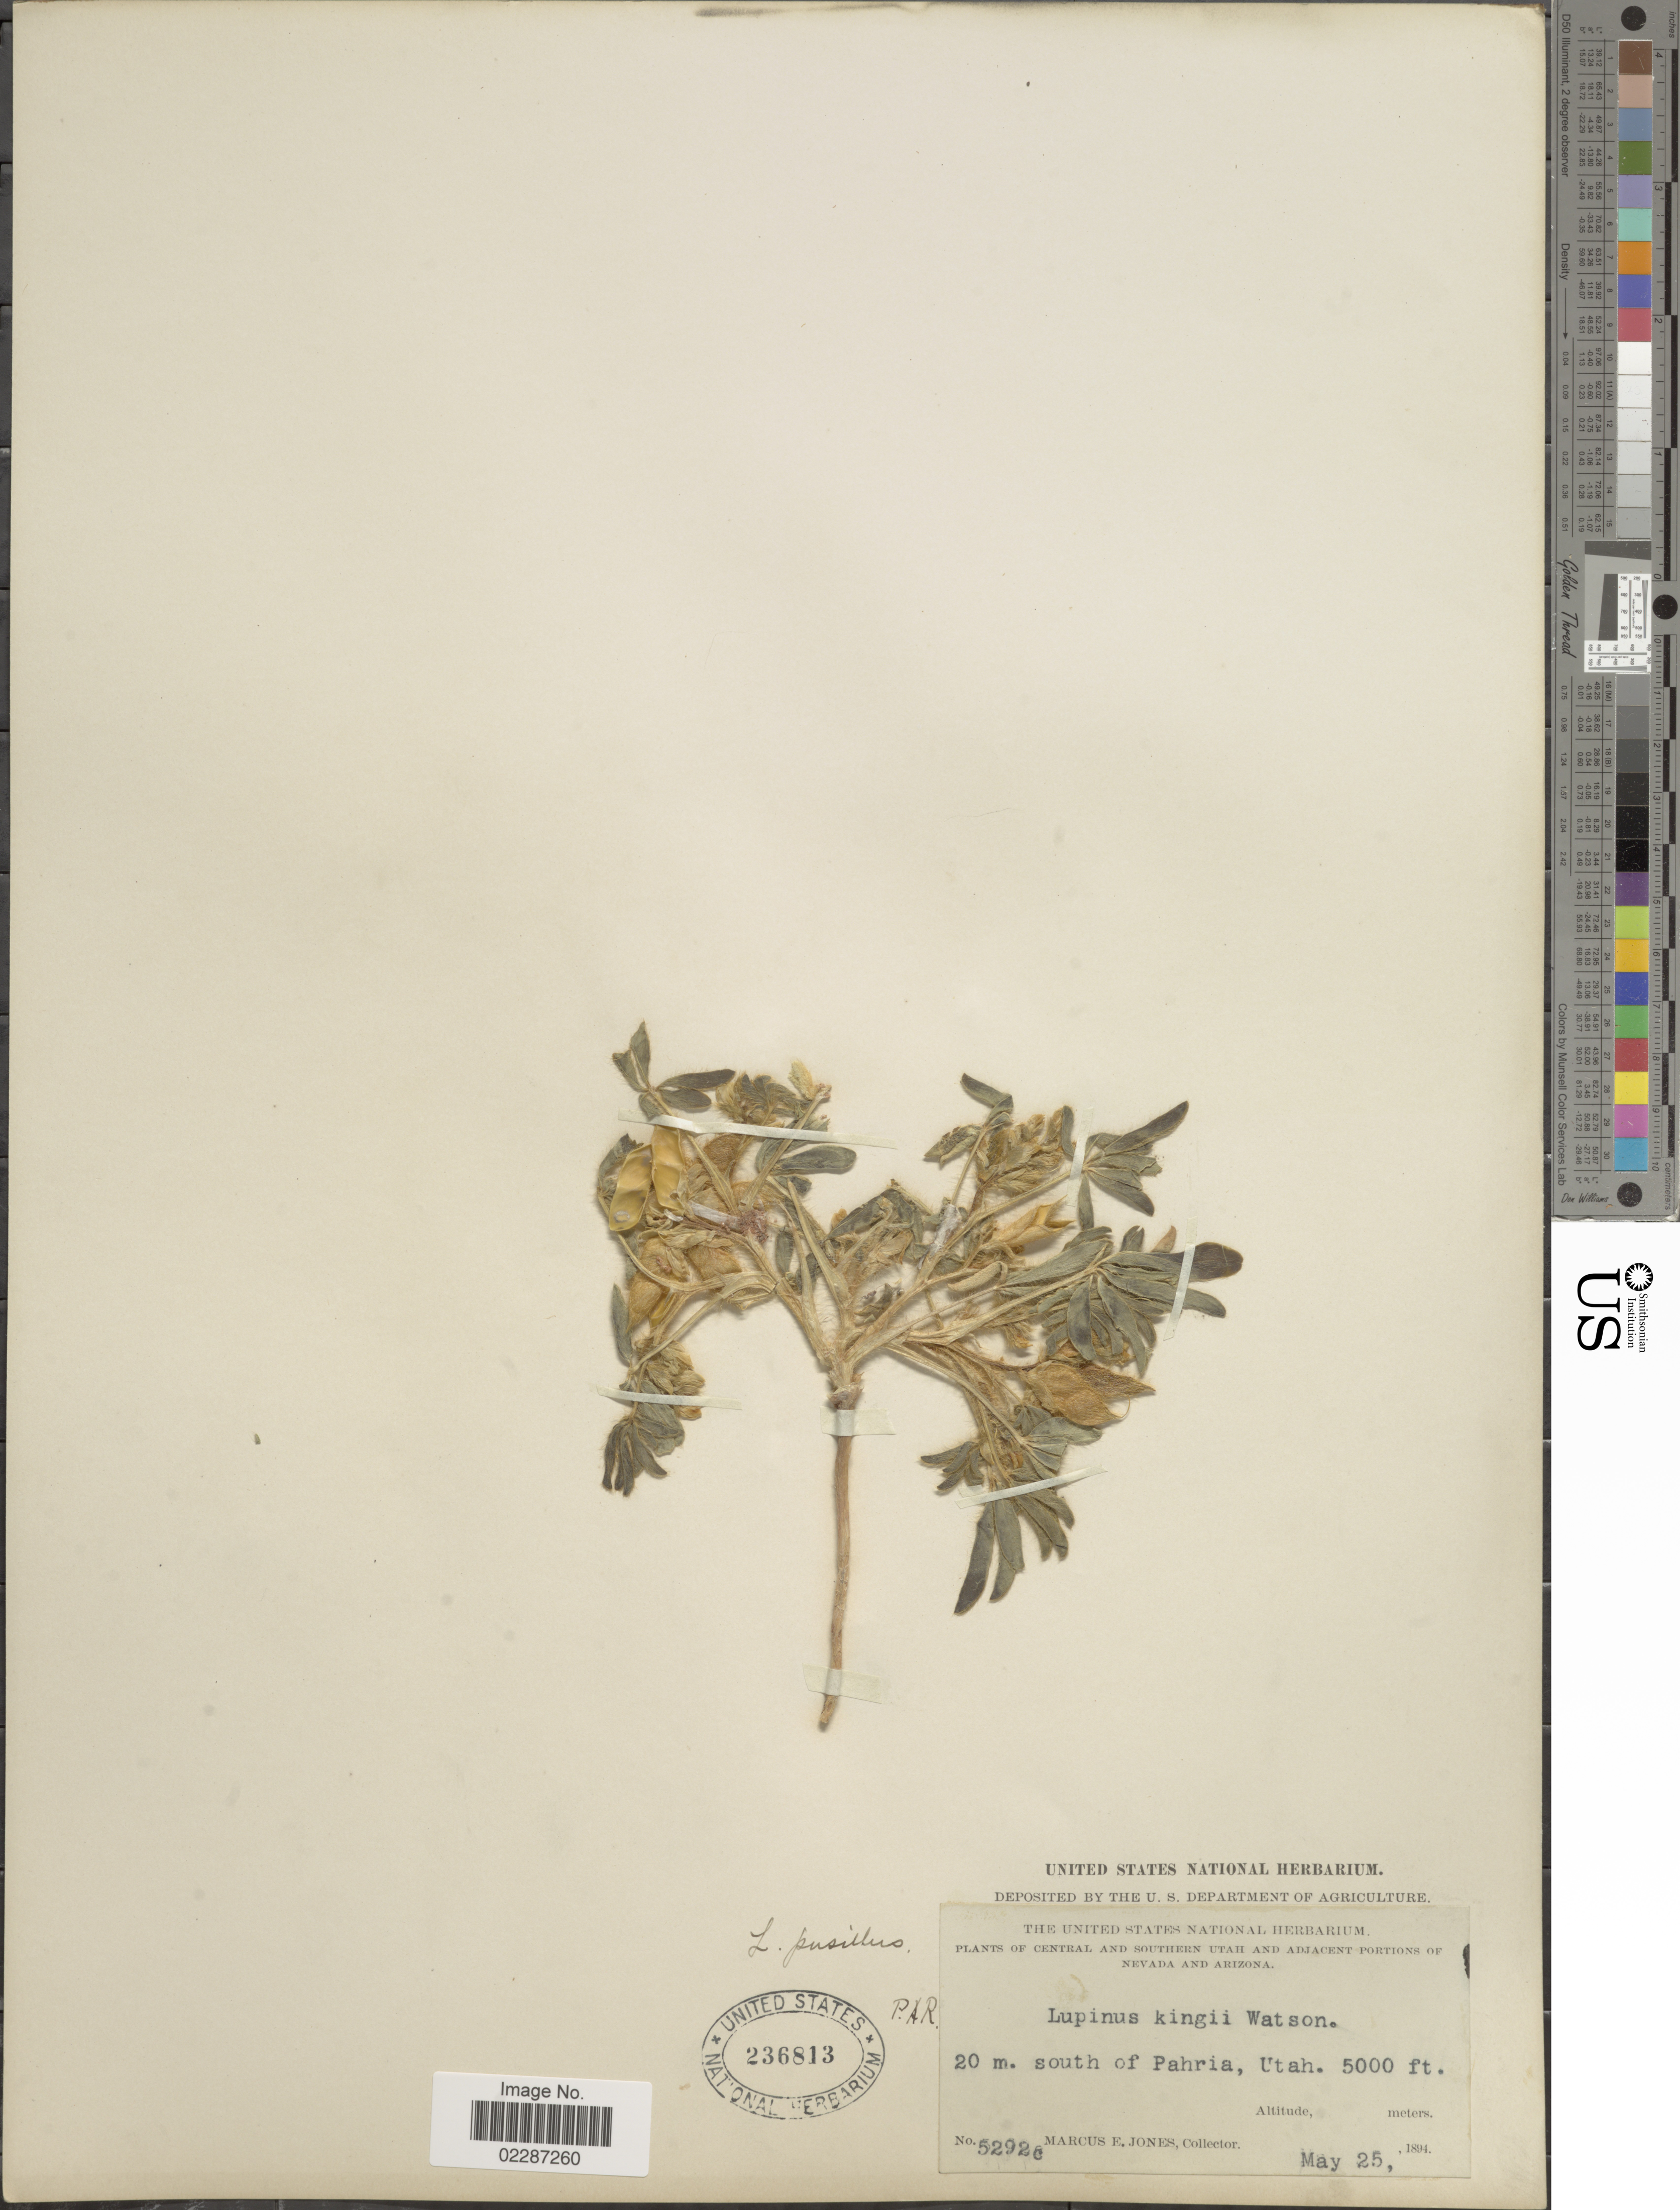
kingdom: Plantae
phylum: Tracheophyta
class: Magnoliopsida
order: Fabales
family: Fabaceae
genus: Lupinus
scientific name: Lupinus pusillus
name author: Pursh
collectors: M. E. Jones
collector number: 52926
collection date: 1894-05-25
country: United States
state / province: Utah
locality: Central and Southern Utah and Adjacent portions of Nevada and Arizona, 20 m. south of Pahria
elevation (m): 1524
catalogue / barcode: US 236813